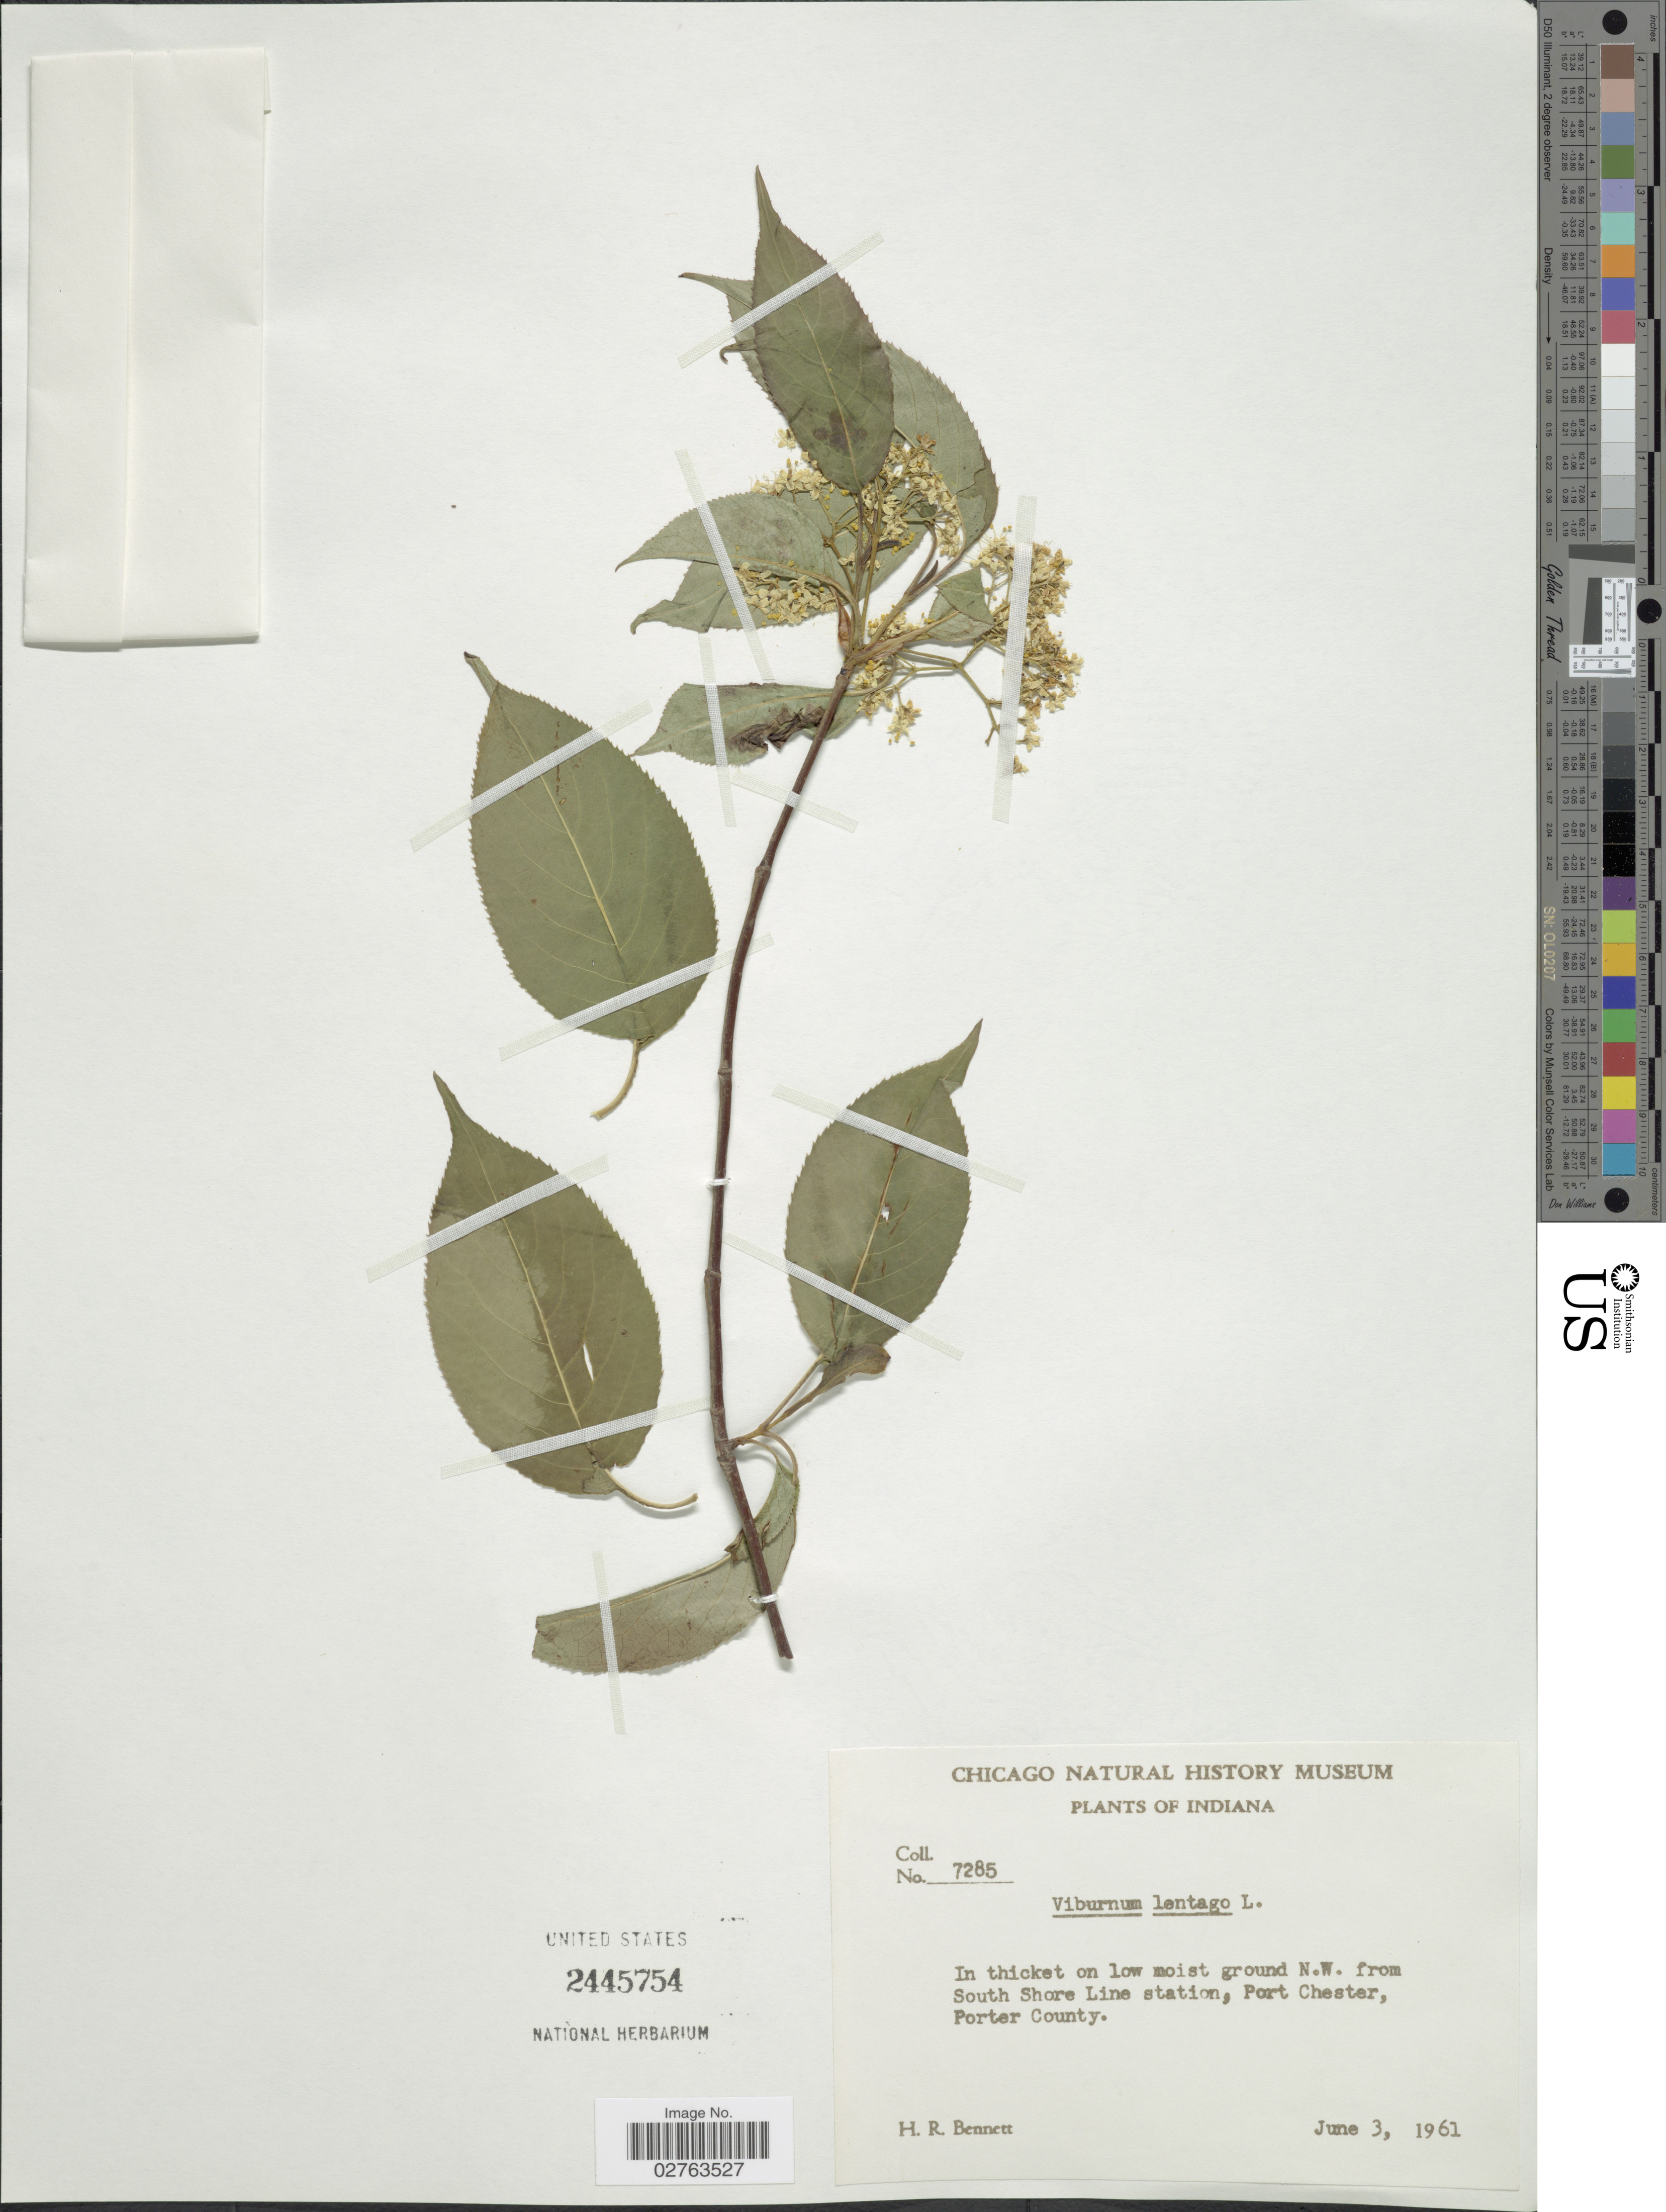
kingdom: Plantae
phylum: Tracheophyta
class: Magnoliopsida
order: Dipsacales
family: Viburnaceae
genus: Viburnum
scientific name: Viburnum lentago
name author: L.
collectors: H. R. Bennett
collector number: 7285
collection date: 1961-06-03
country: United States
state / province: Indiana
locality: In thicket on low moist ground N.W. from South Shore Line station, Port Chester, Porter County.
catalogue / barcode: US 2445754